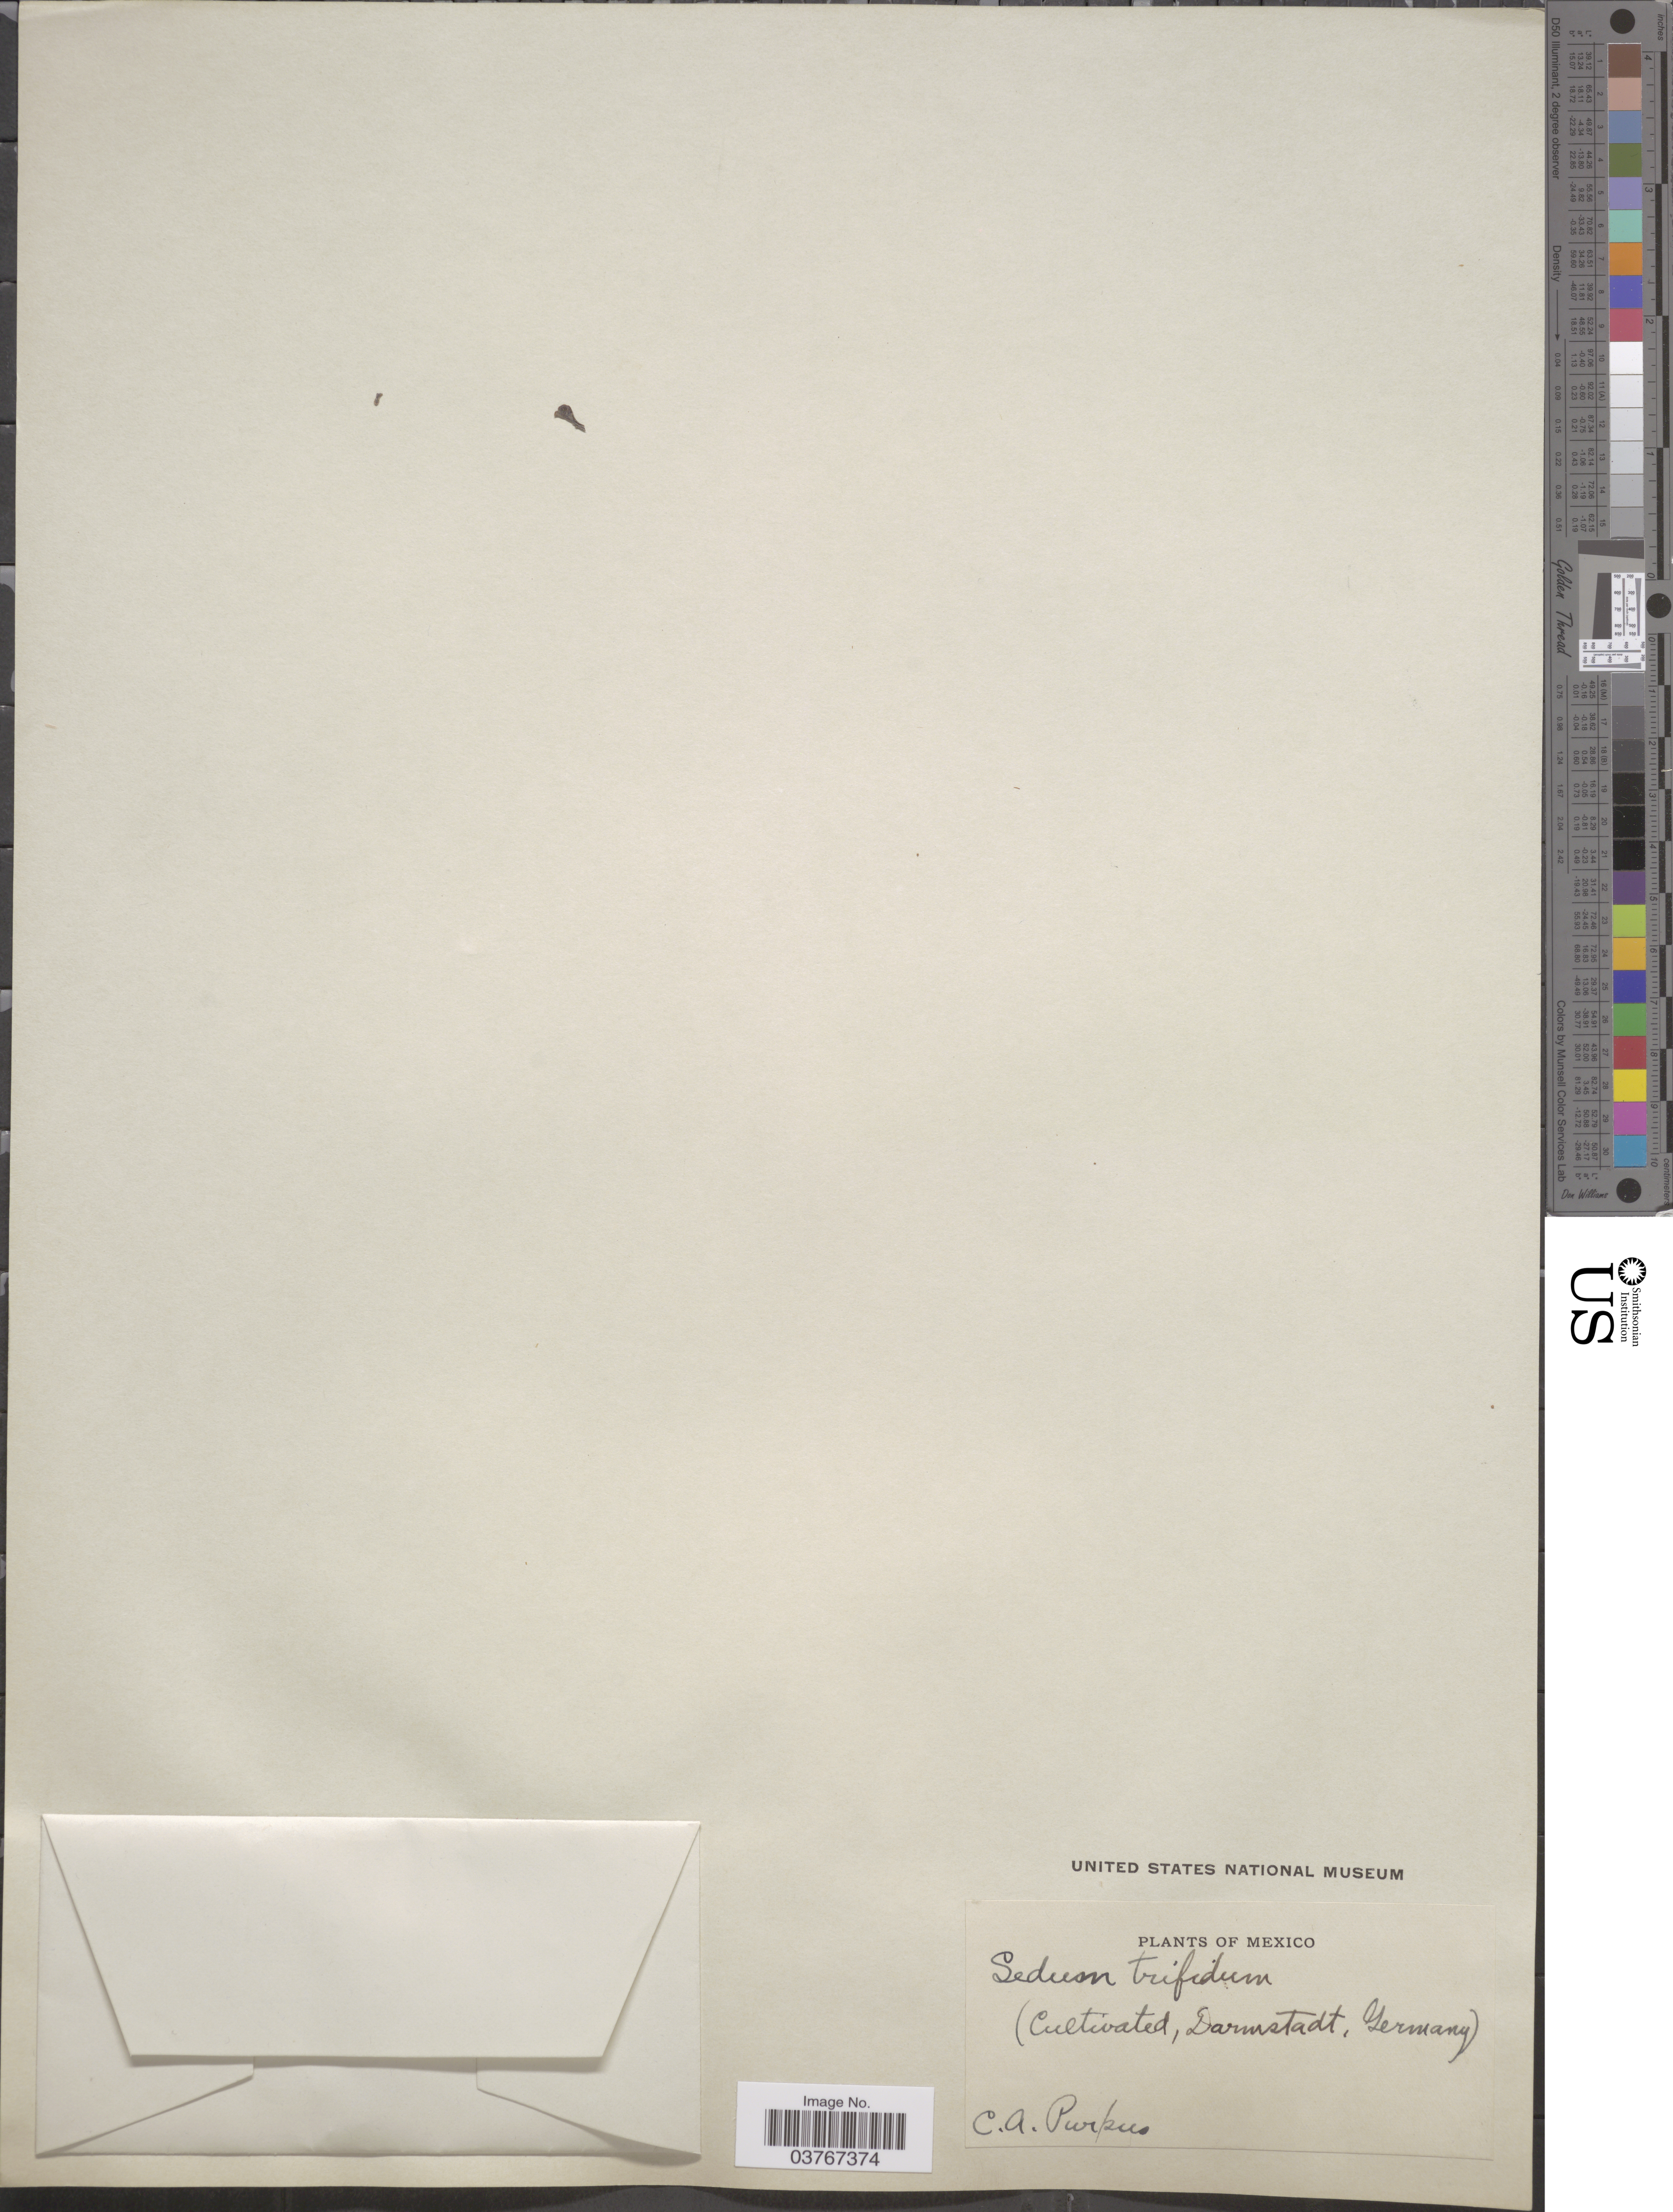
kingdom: Plantae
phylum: Tracheophyta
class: Magnoliopsida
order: Saxifragales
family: Crassulaceae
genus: Sedum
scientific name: Sedum trifidum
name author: Hook. f. & Thomson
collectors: C. A. Purpus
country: Germany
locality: Cultivated, Darmstadt.